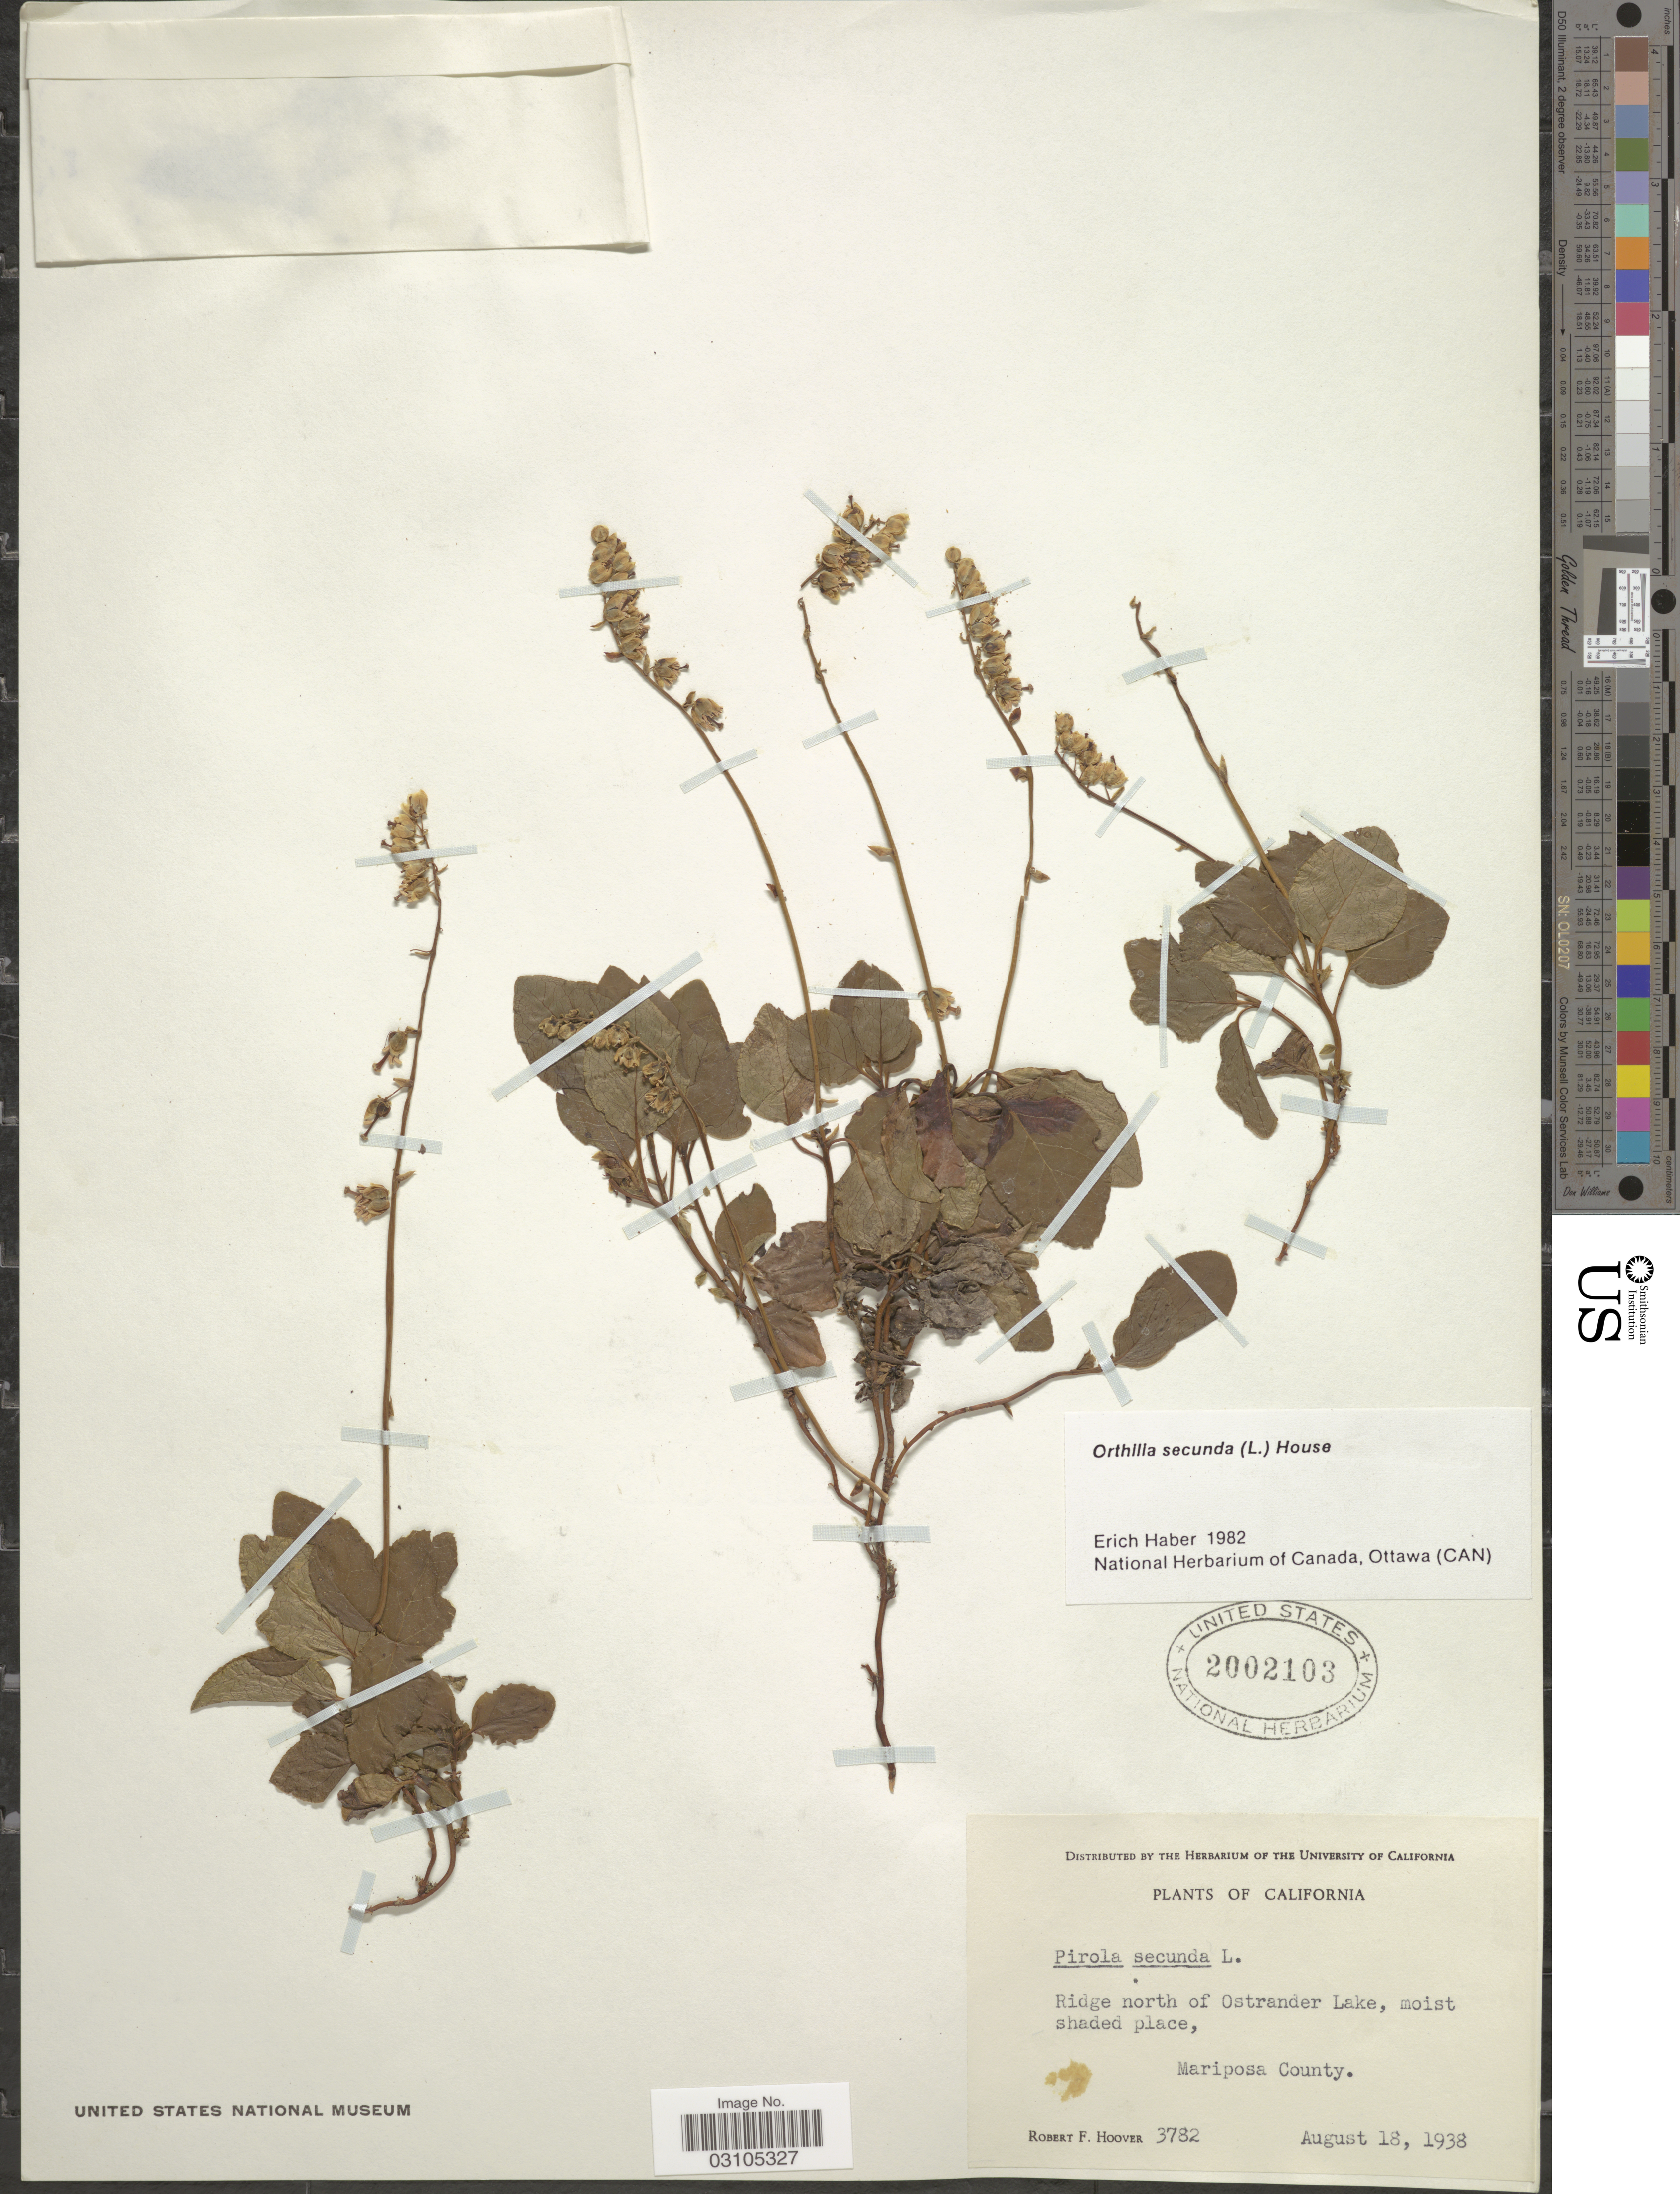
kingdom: Plantae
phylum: Tracheophyta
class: Magnoliopsida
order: Ericales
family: Ericaceae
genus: Orthilia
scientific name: Orthilia secunda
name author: (L.) House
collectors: R. F. Hoover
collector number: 3782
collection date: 1938-08-18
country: United States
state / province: California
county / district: Mariposa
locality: Ridge north of Ostrander Lake, Mariposa County.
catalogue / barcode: US 2002103